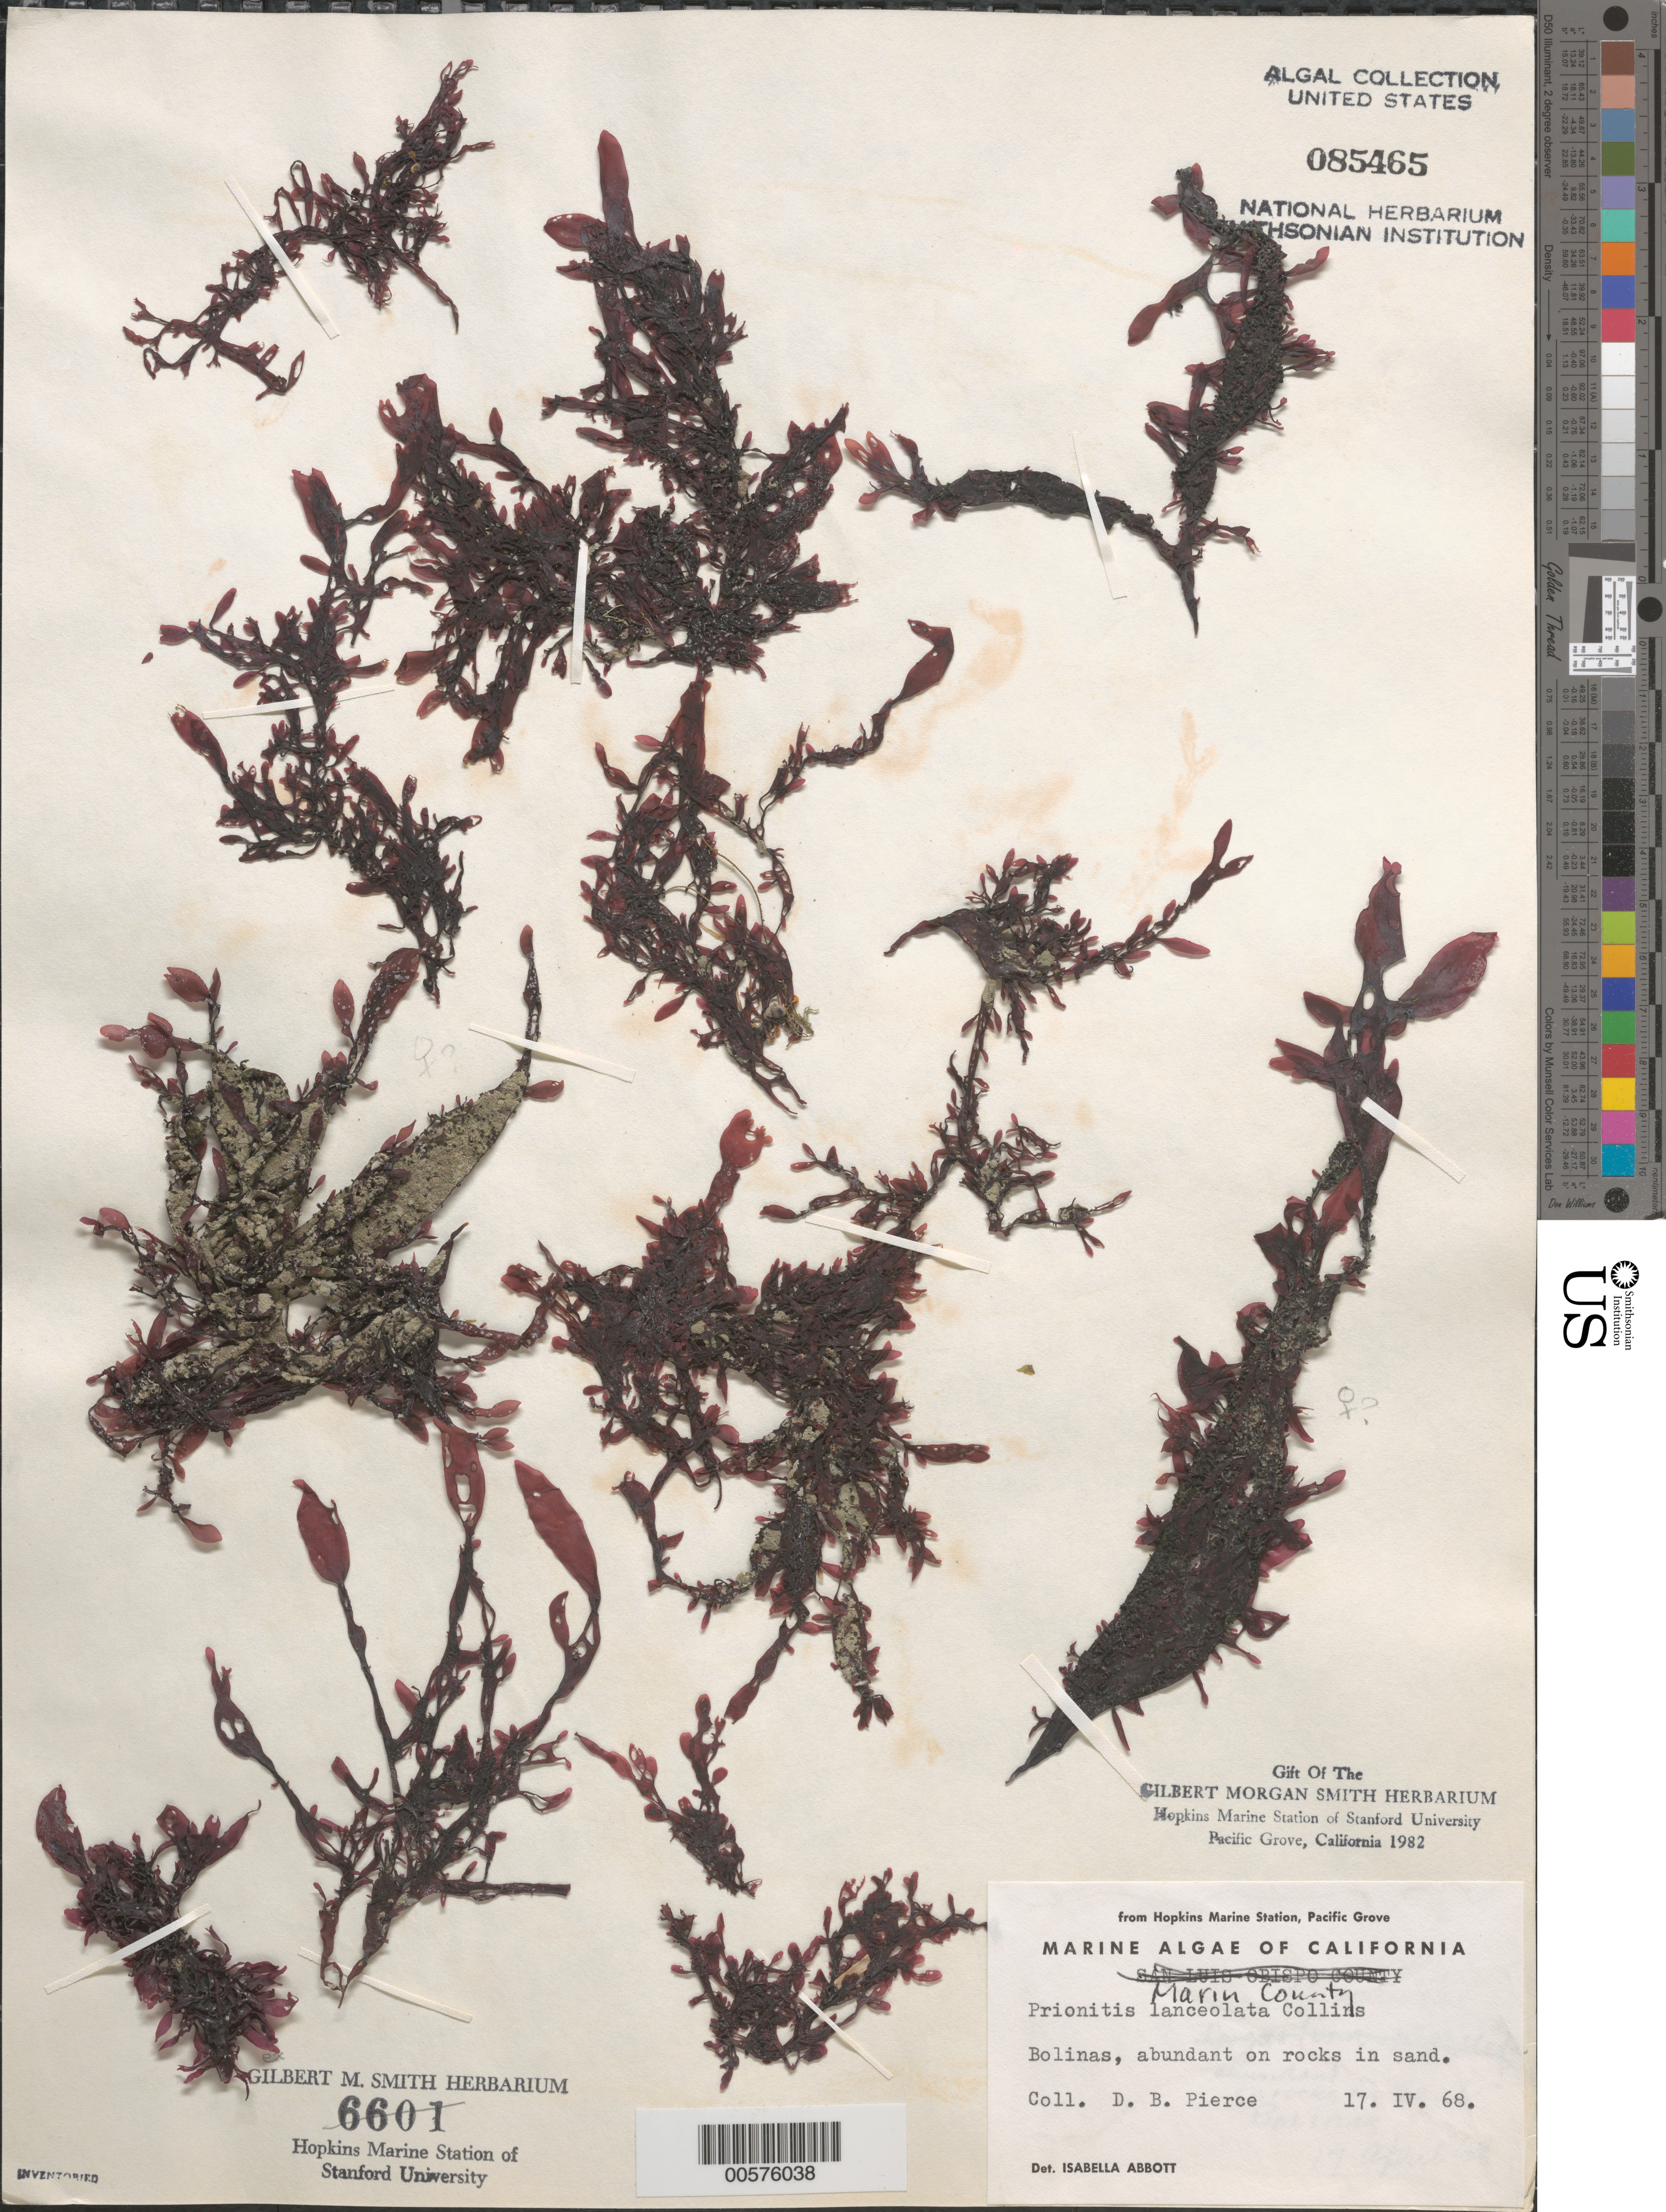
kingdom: Plantae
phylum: Rhodophyta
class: Florideophyceae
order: Cryptonemiales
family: Cryptonemiaceae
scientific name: Prionitis lanceolata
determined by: Abbott, Isabella A.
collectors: D. Pierce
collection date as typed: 17 Apr 1968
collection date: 1968-04-17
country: United States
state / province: California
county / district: Marin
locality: Bolinas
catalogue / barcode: US 85465